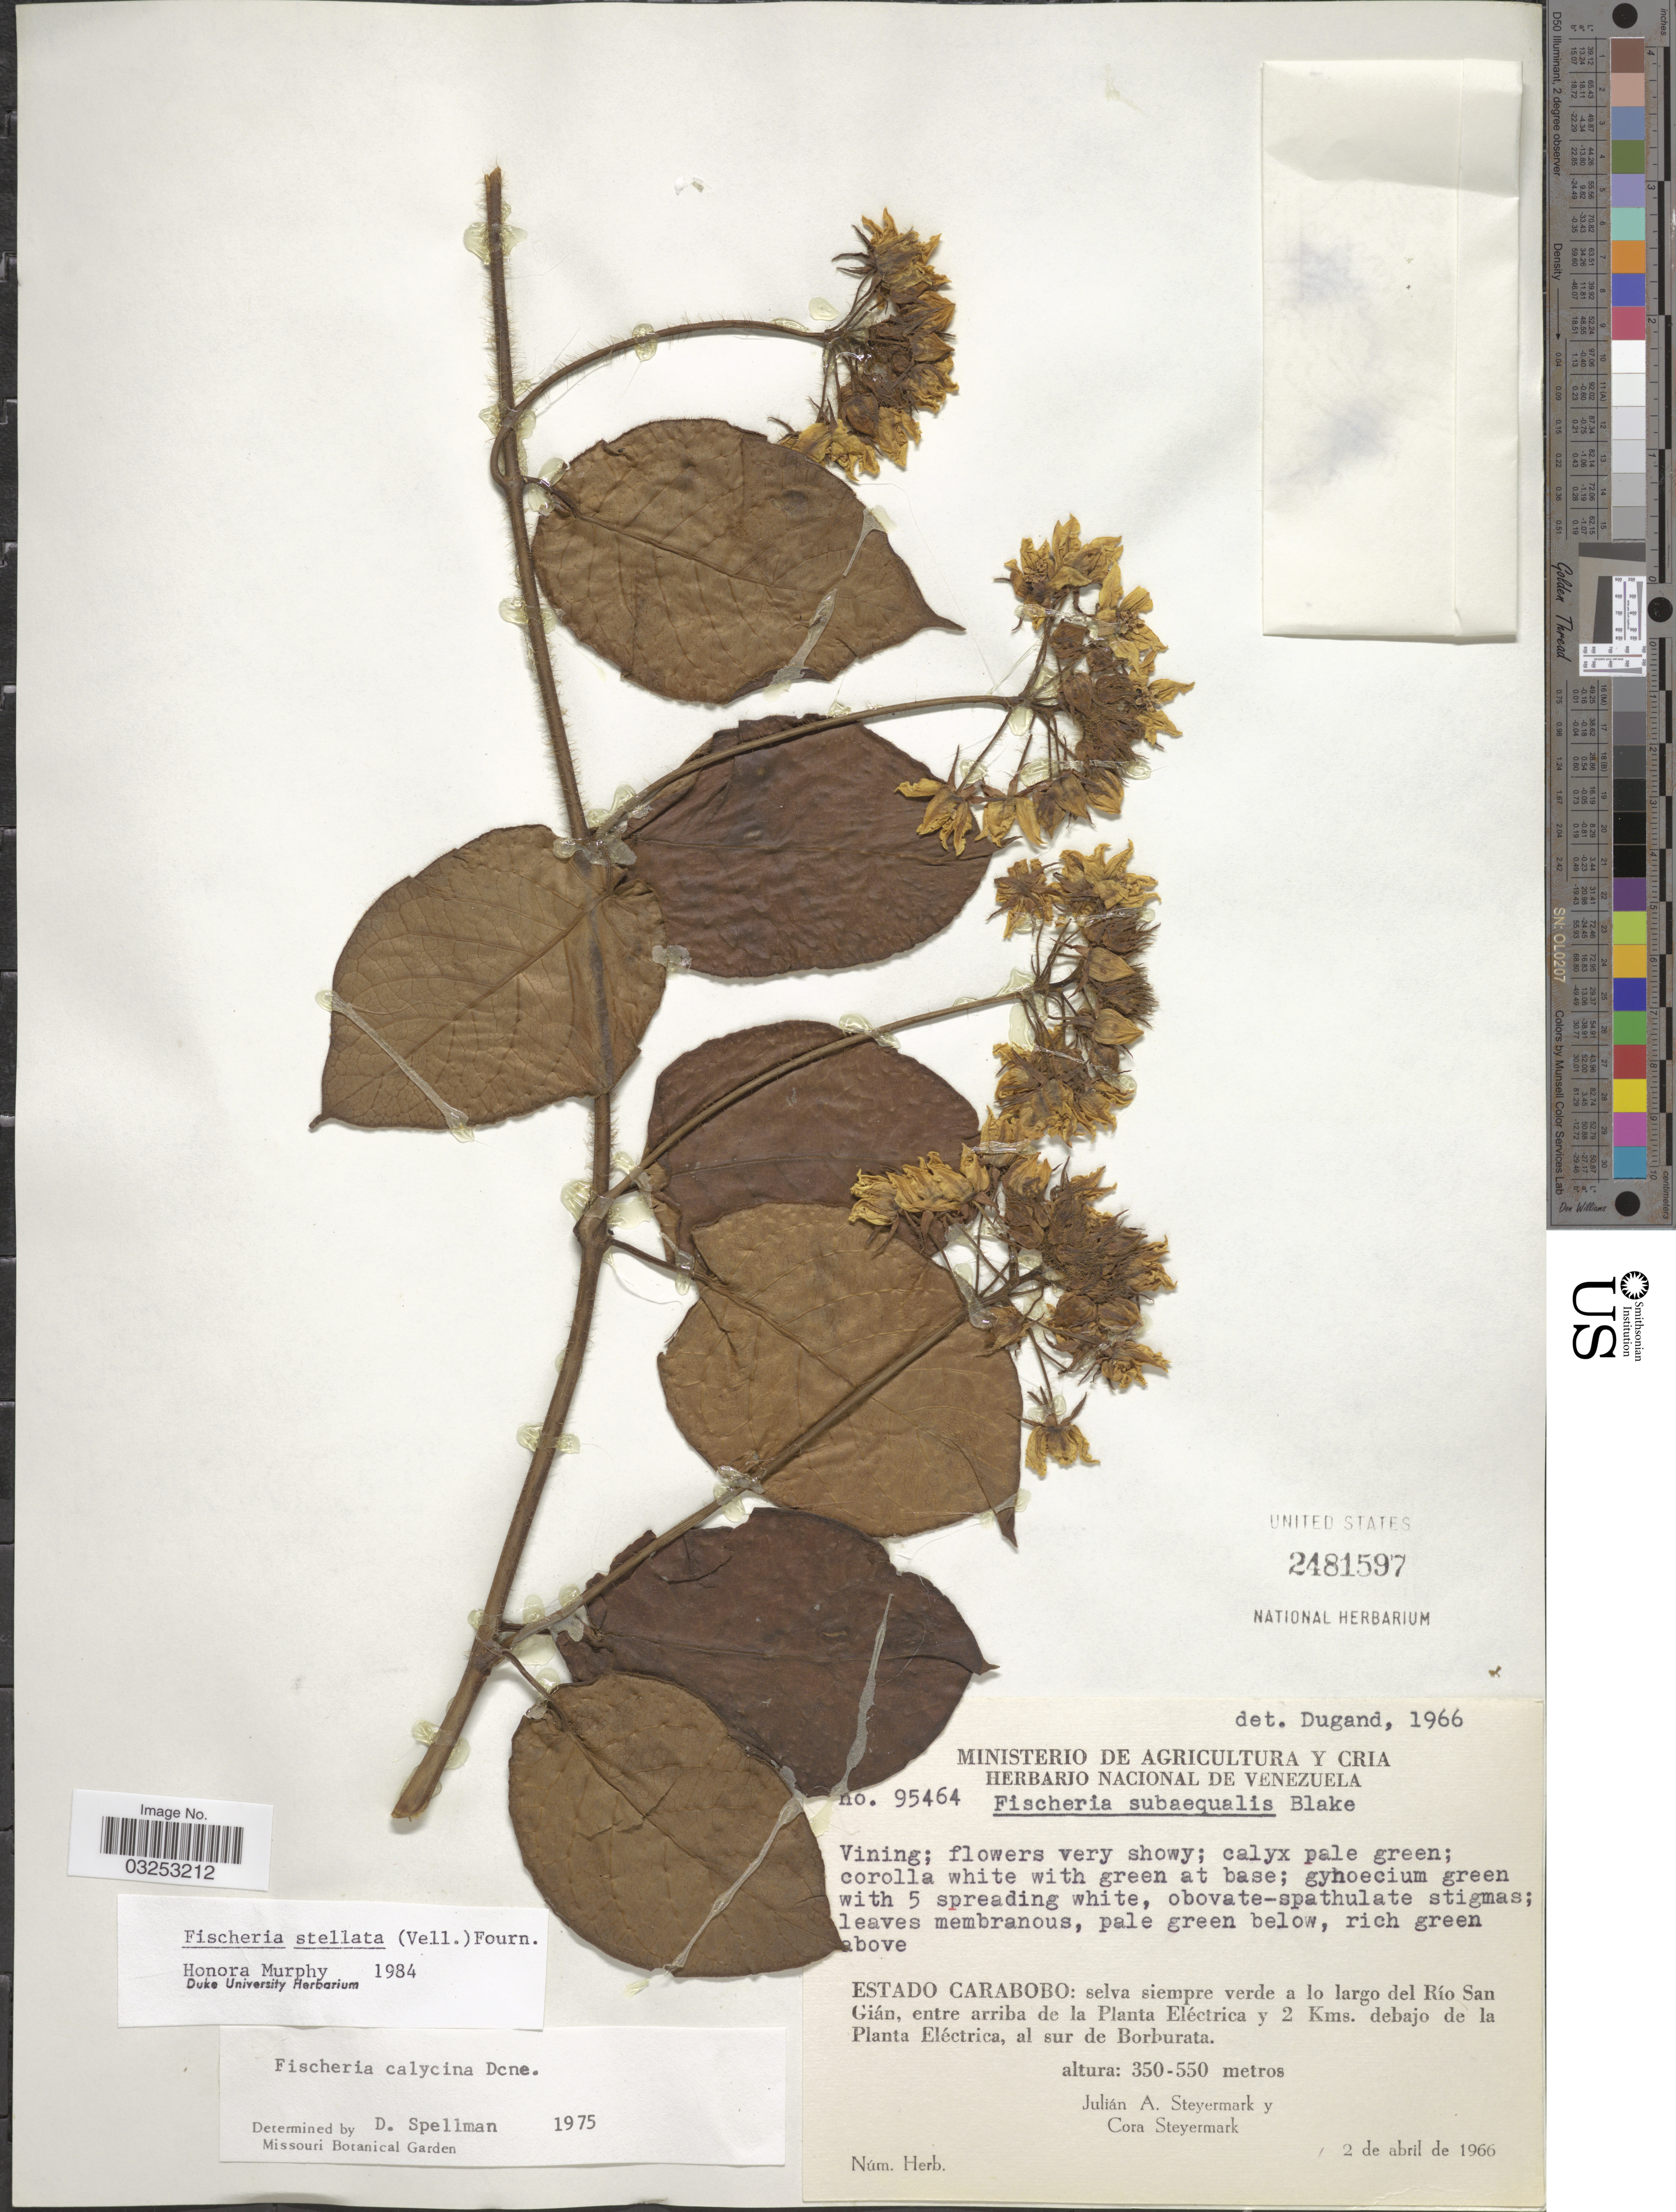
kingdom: Plantae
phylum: Tracheophyta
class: Magnoliopsida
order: Gentianales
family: Apocynaceae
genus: Fischeria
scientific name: Fischeria stellata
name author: (Vell.) E. Fourn.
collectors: J. Steyermark & C. Steyermark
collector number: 95464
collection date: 1966-04-02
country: Venezuela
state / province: Carabobo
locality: Selva siempre verde a lo largo del Río San Gián, entre arriba de la Planta Eléctrica y 2 Kms. debajo de la Planta Eléctrica, al sur de Borburata.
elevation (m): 350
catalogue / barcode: US 2481597